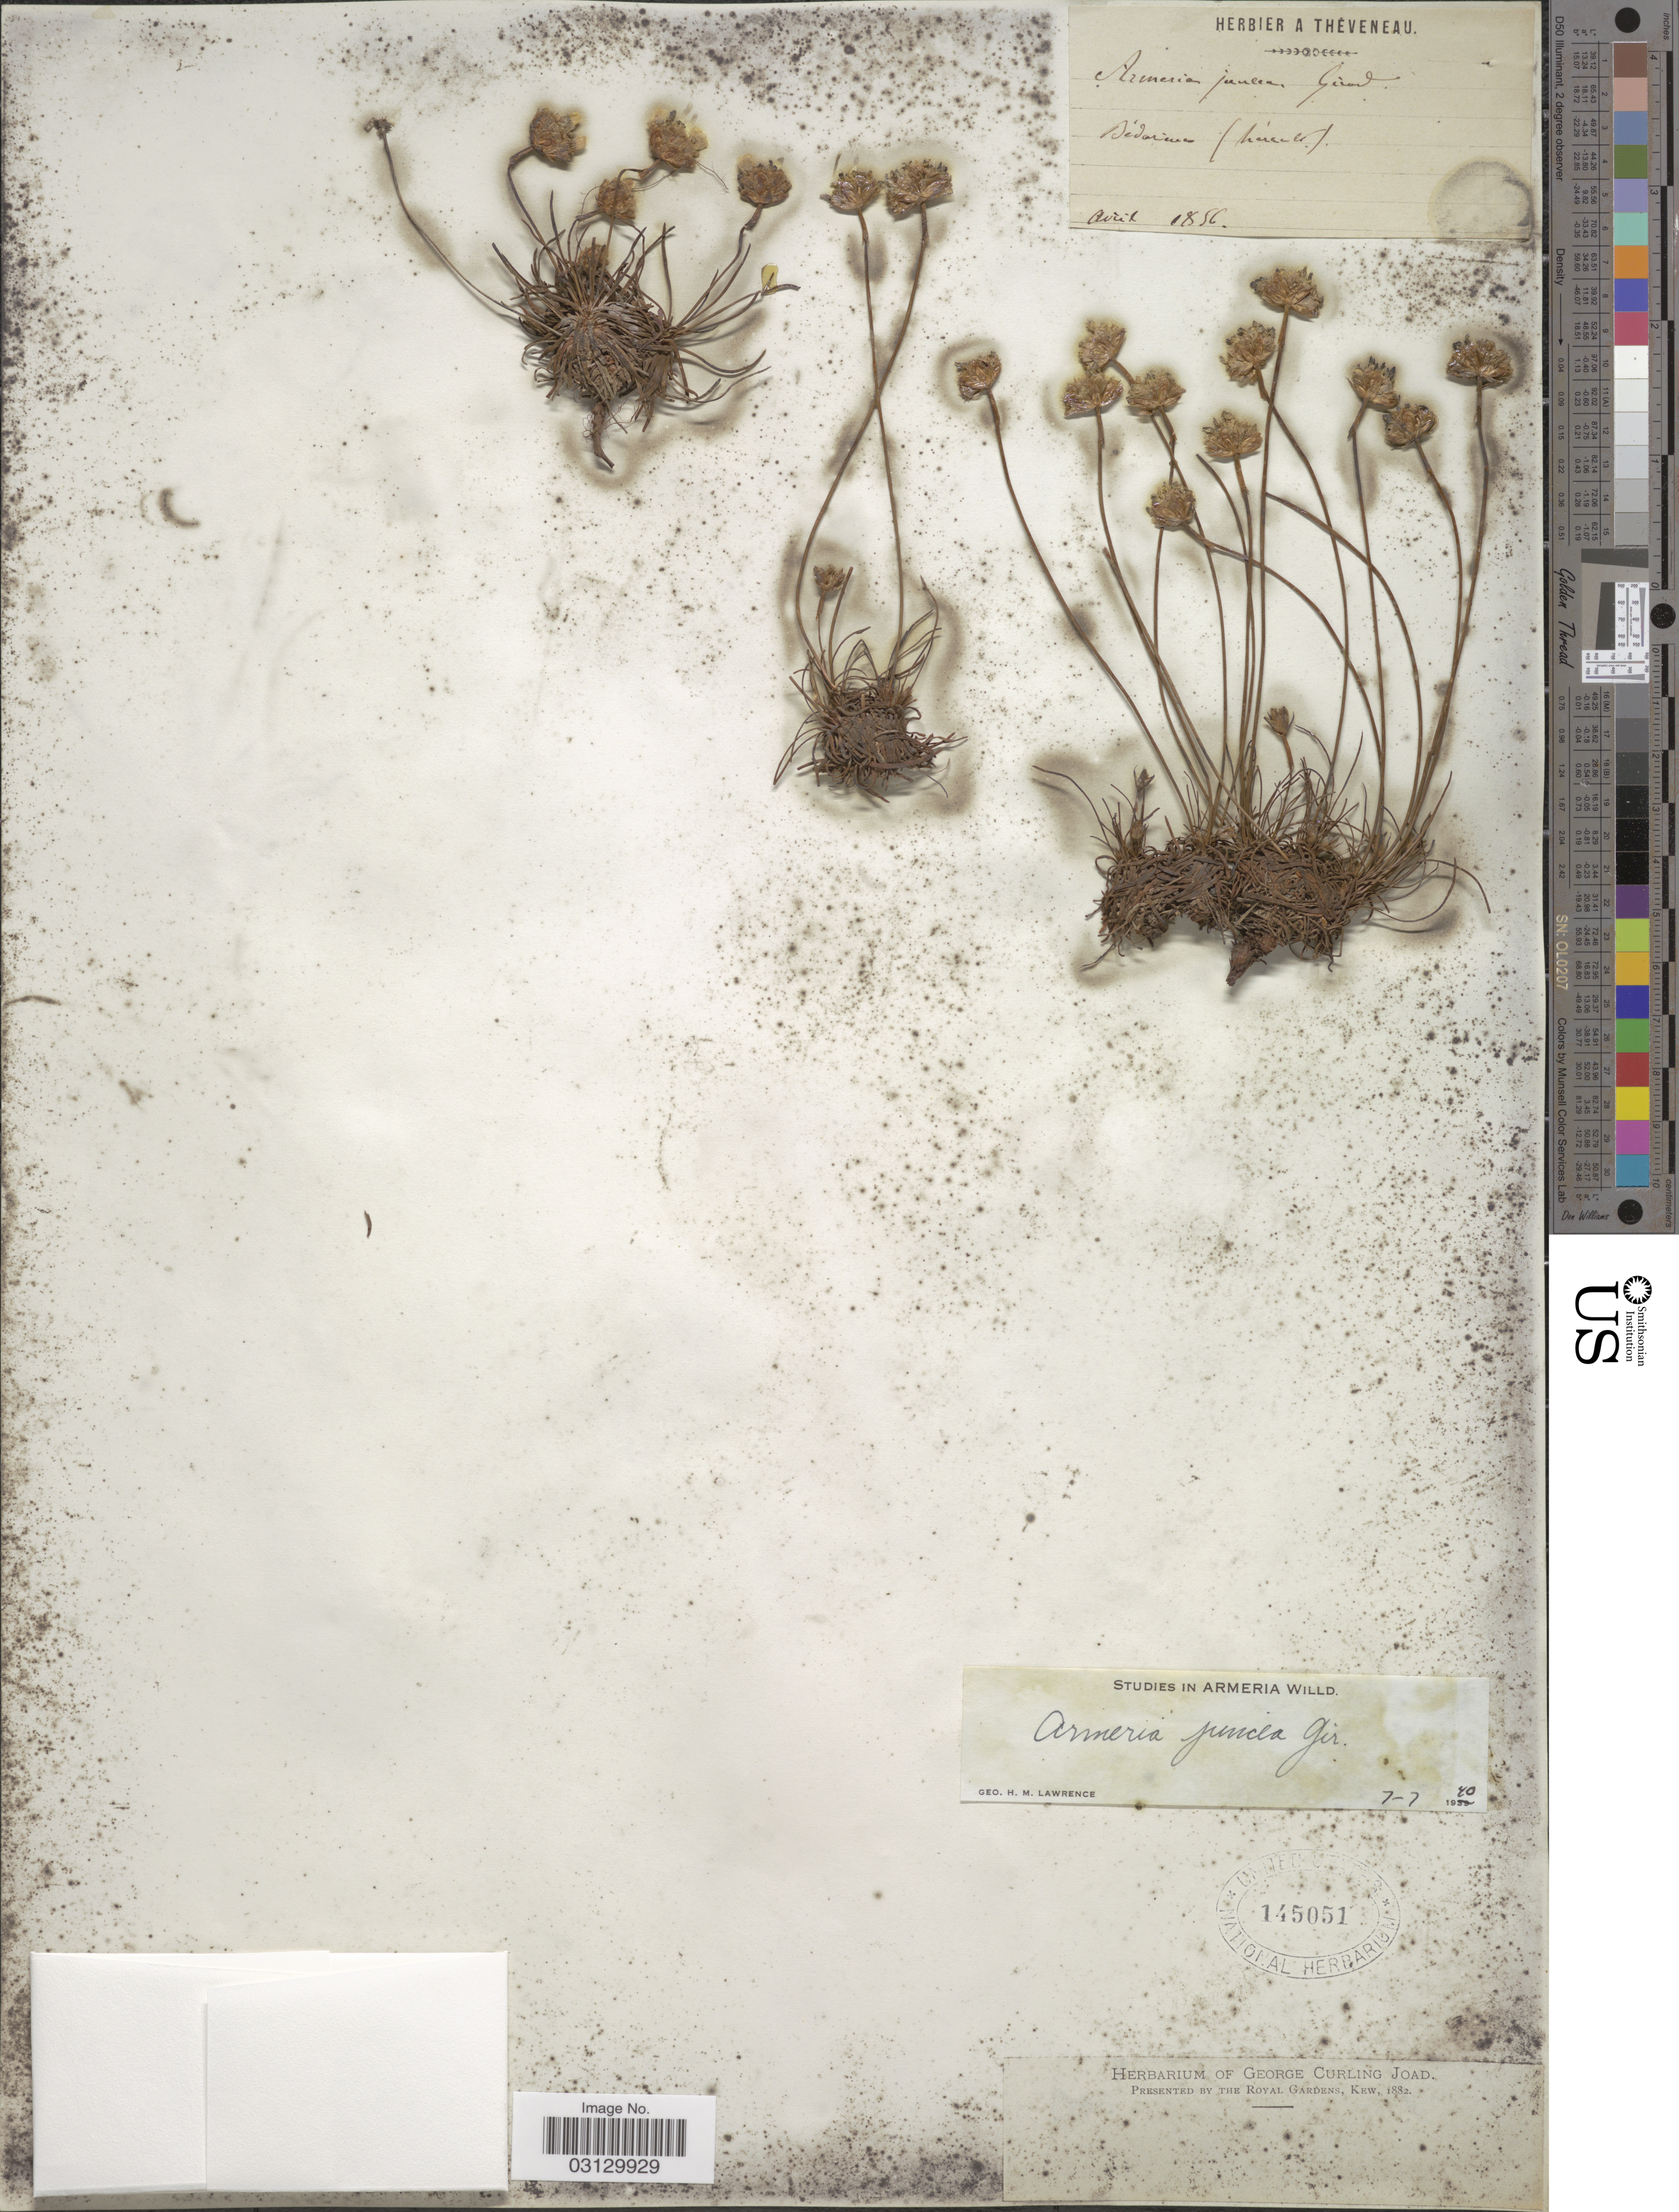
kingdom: Plantae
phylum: Tracheophyta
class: Magnoliopsida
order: Caryophyllales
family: Plumbaginaceae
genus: Armeria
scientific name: Armeria girardii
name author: (Link) Litard. & Bernis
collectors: ex herb. A. Theveneau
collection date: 1856-04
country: France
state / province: Occitanie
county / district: Hérault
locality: Bédarieux (hérault).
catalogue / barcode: US 145051